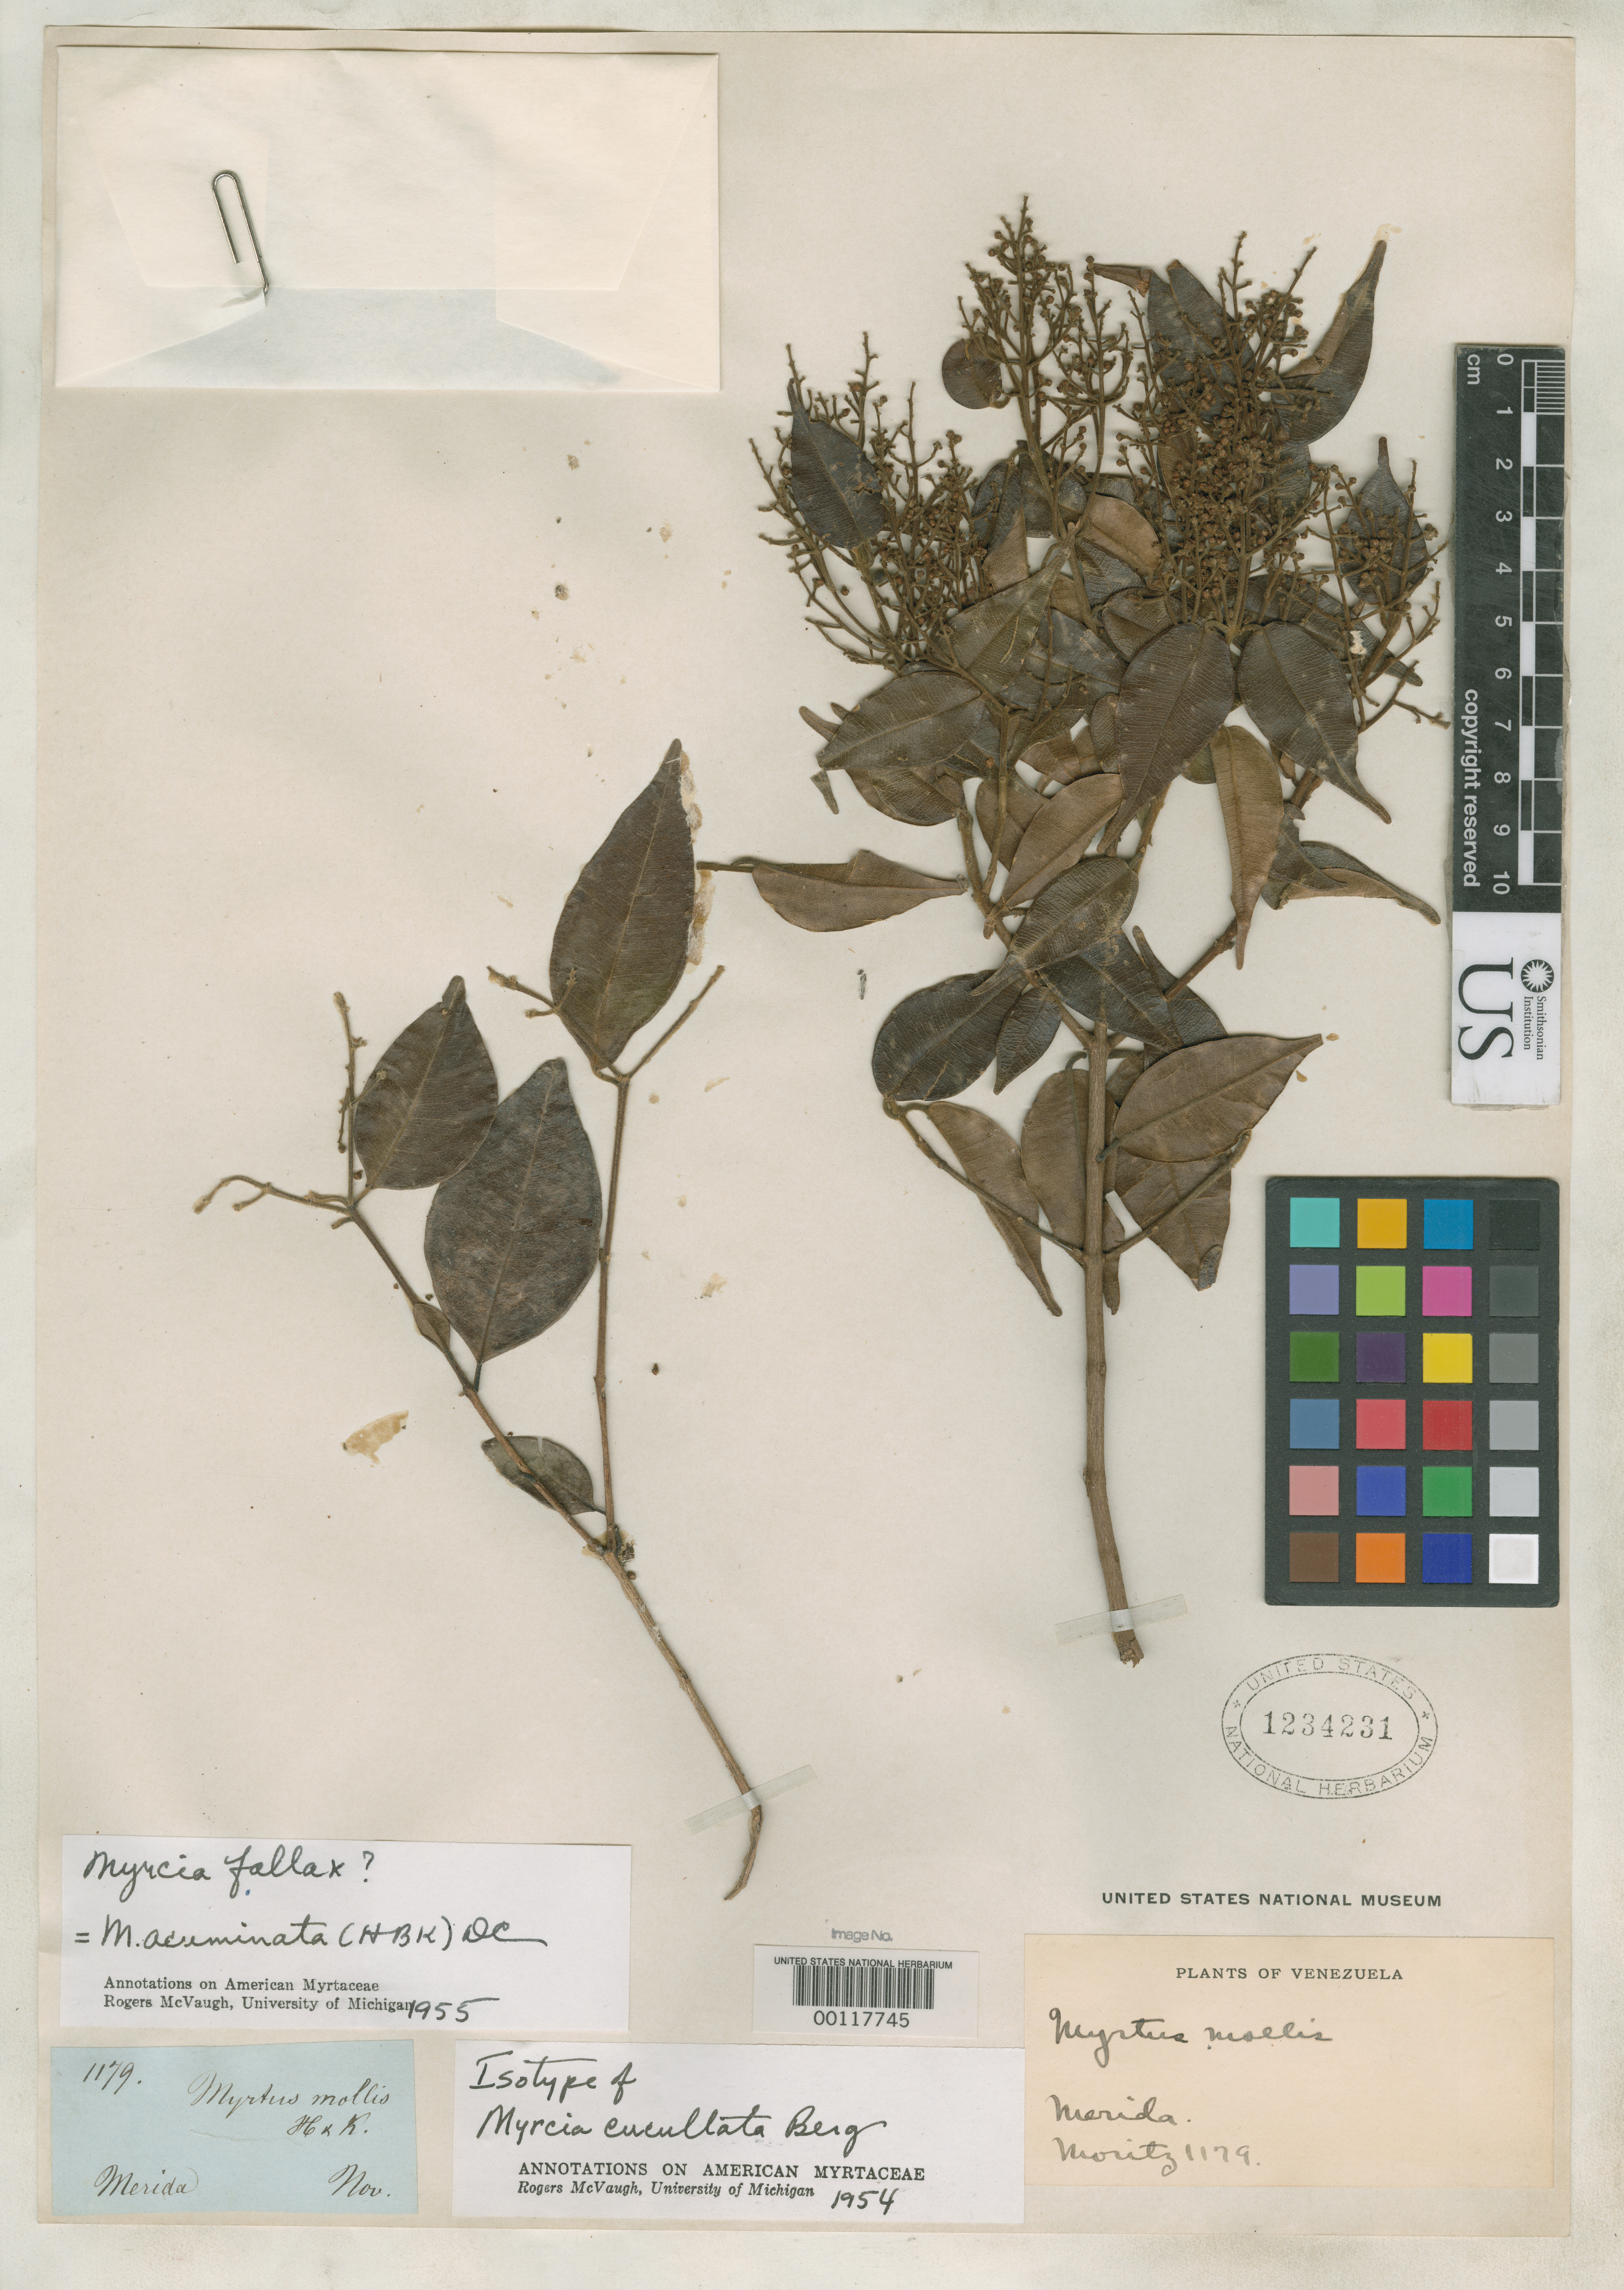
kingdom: Plantae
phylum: Tracheophyta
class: Magnoliopsida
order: Myrtales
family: Myrtaceae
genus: Myrcia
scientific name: Myrcia cucullata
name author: O. Berg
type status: Isotype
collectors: Moritz, --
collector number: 1179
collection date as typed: Nov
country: Venezuela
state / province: Mérida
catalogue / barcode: US 1234231